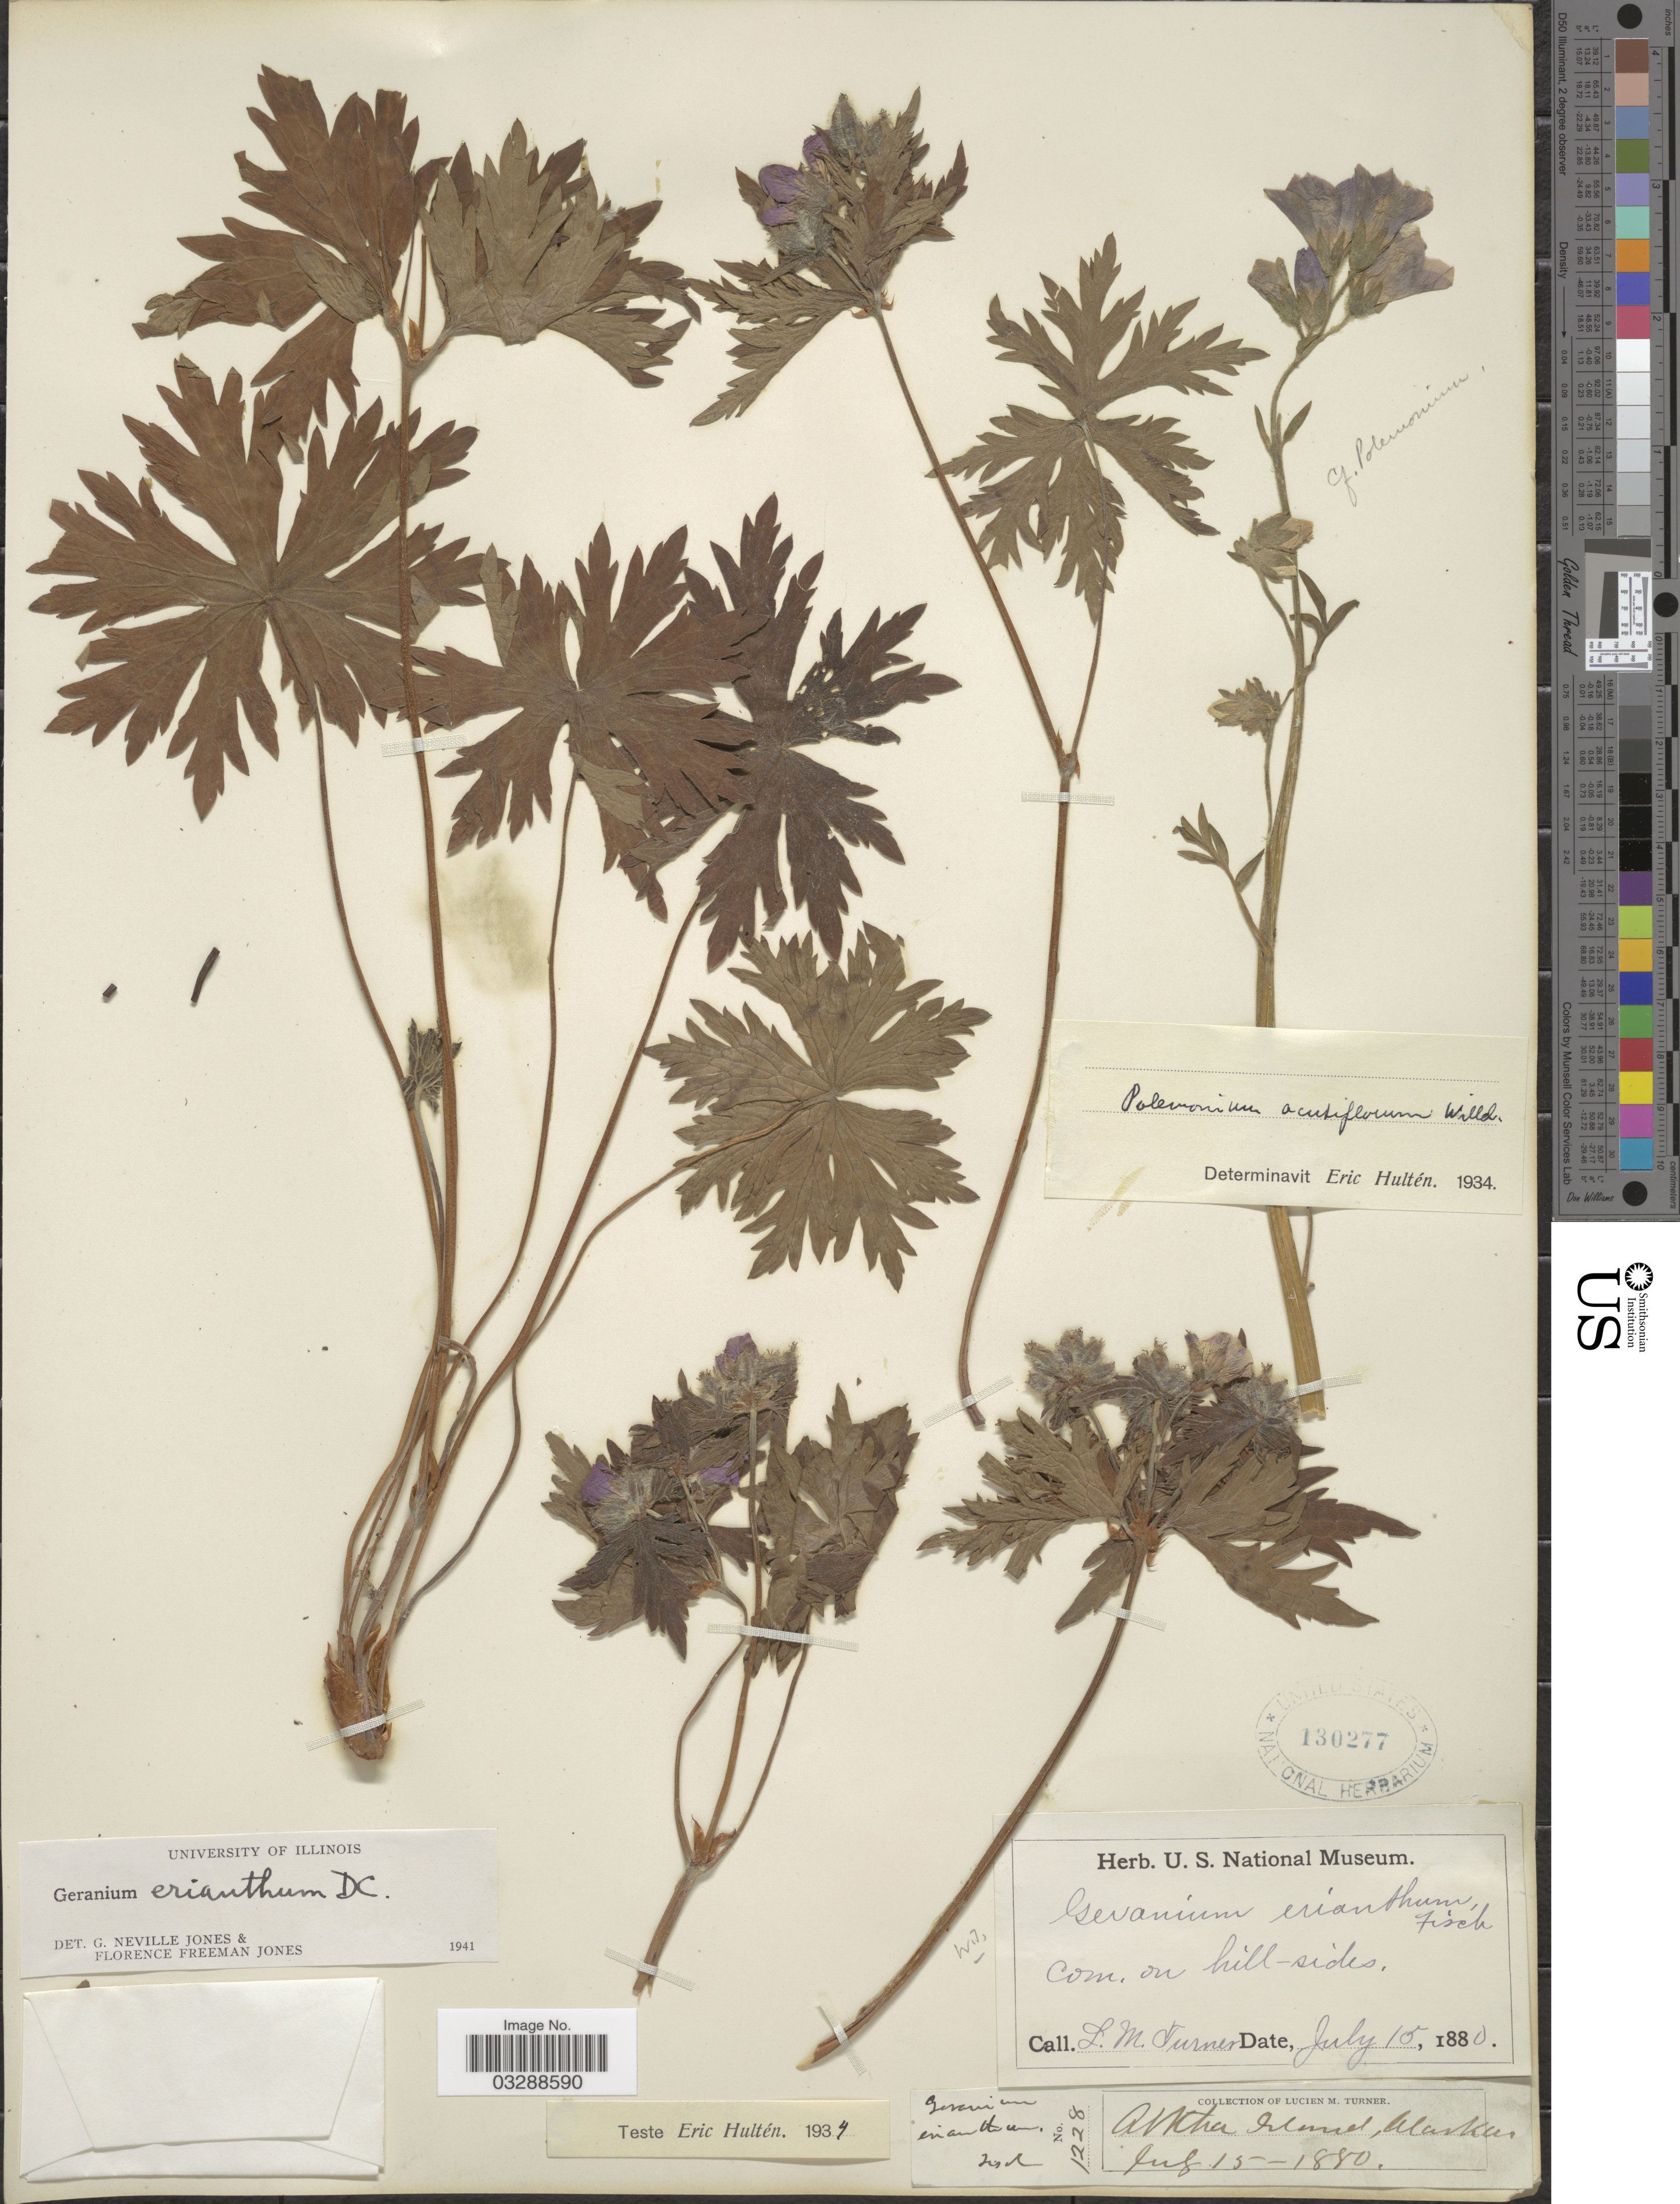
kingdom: Plantae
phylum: Tracheophyta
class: Magnoliopsida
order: Geraniales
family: Geraniaceae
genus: Geranium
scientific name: Geranium erianthum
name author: DC.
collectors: L. M. Turner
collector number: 1228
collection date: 1880-07-15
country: United States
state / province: Alaska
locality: Atkha Island.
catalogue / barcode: US 130277